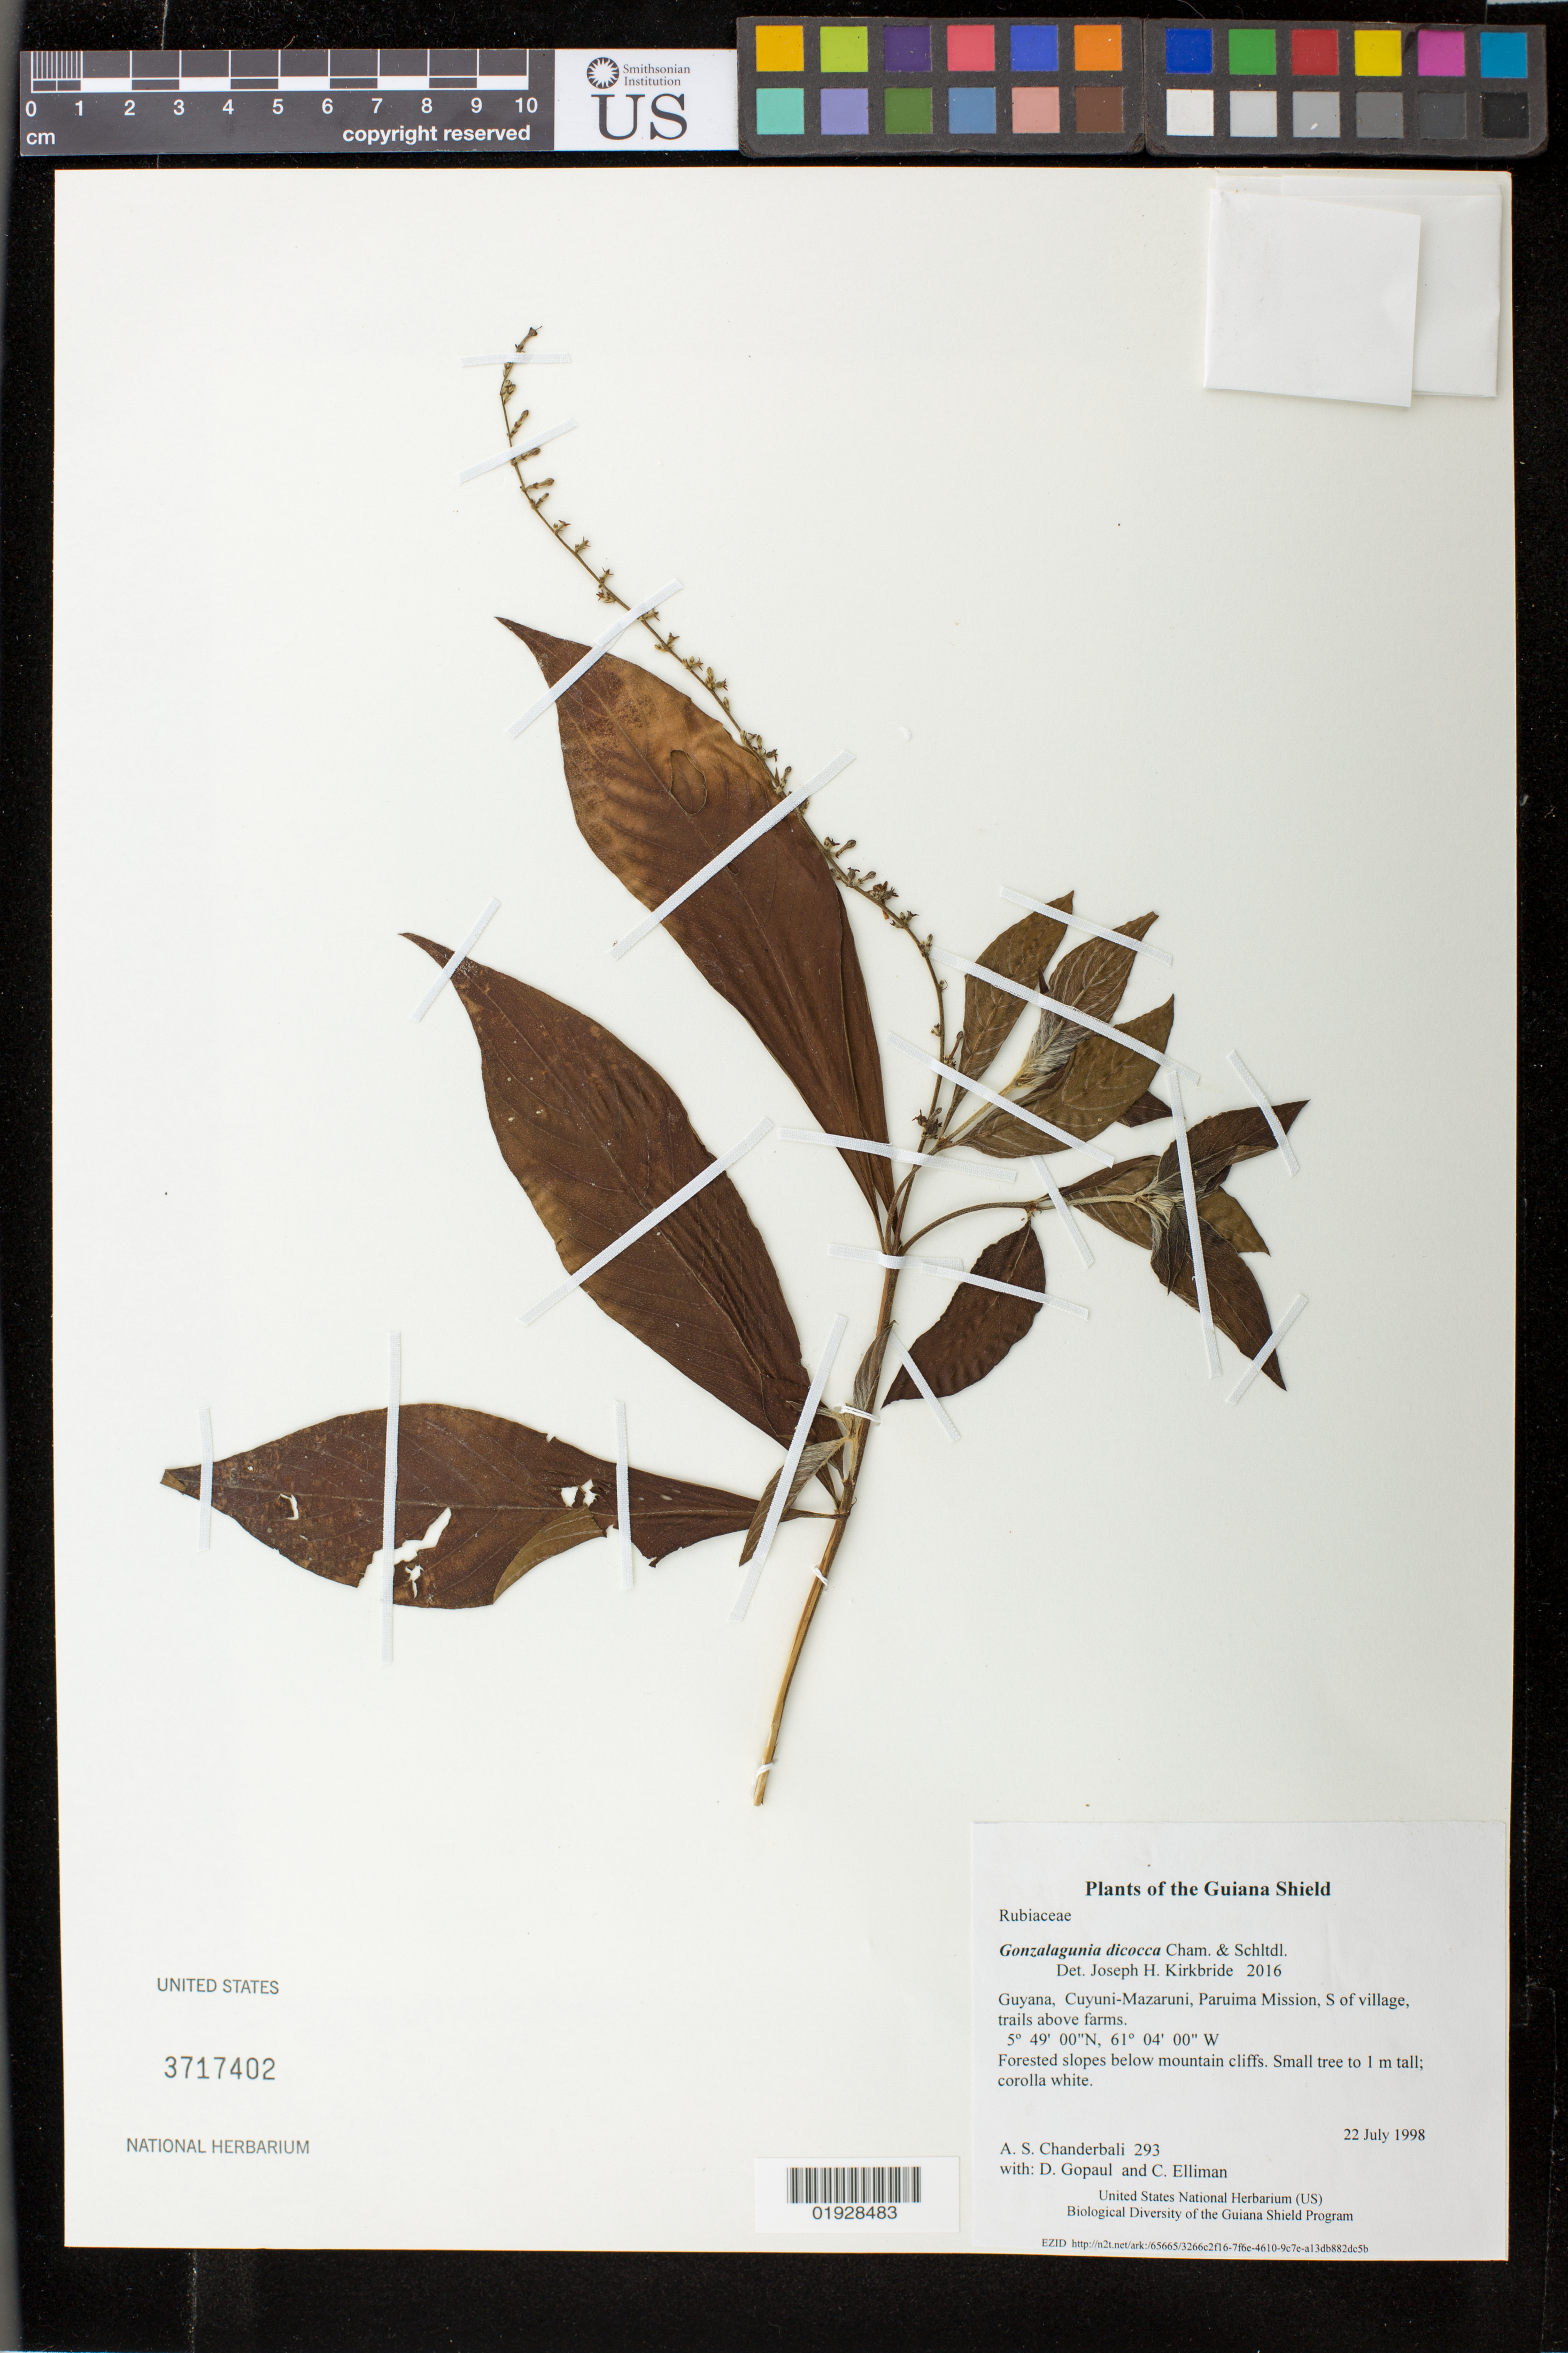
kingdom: Plantae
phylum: Tracheophyta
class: Magnoliopsida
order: Gentianales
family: Rubiaceae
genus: Gonzalagunia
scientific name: Gonzalagunia dicocca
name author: Cham. & Schltdl.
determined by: Kirkbride, J. H.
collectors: A. S. Chanderbali, D. Gopaul & C. Elliman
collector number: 293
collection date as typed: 22 July 1998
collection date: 1998-07-22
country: Guyana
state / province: Cuyuni-Mazaruni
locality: Paruima Mission, S of village, trails above farms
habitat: Forested slopes below mountain cliffs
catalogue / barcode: US 3717402